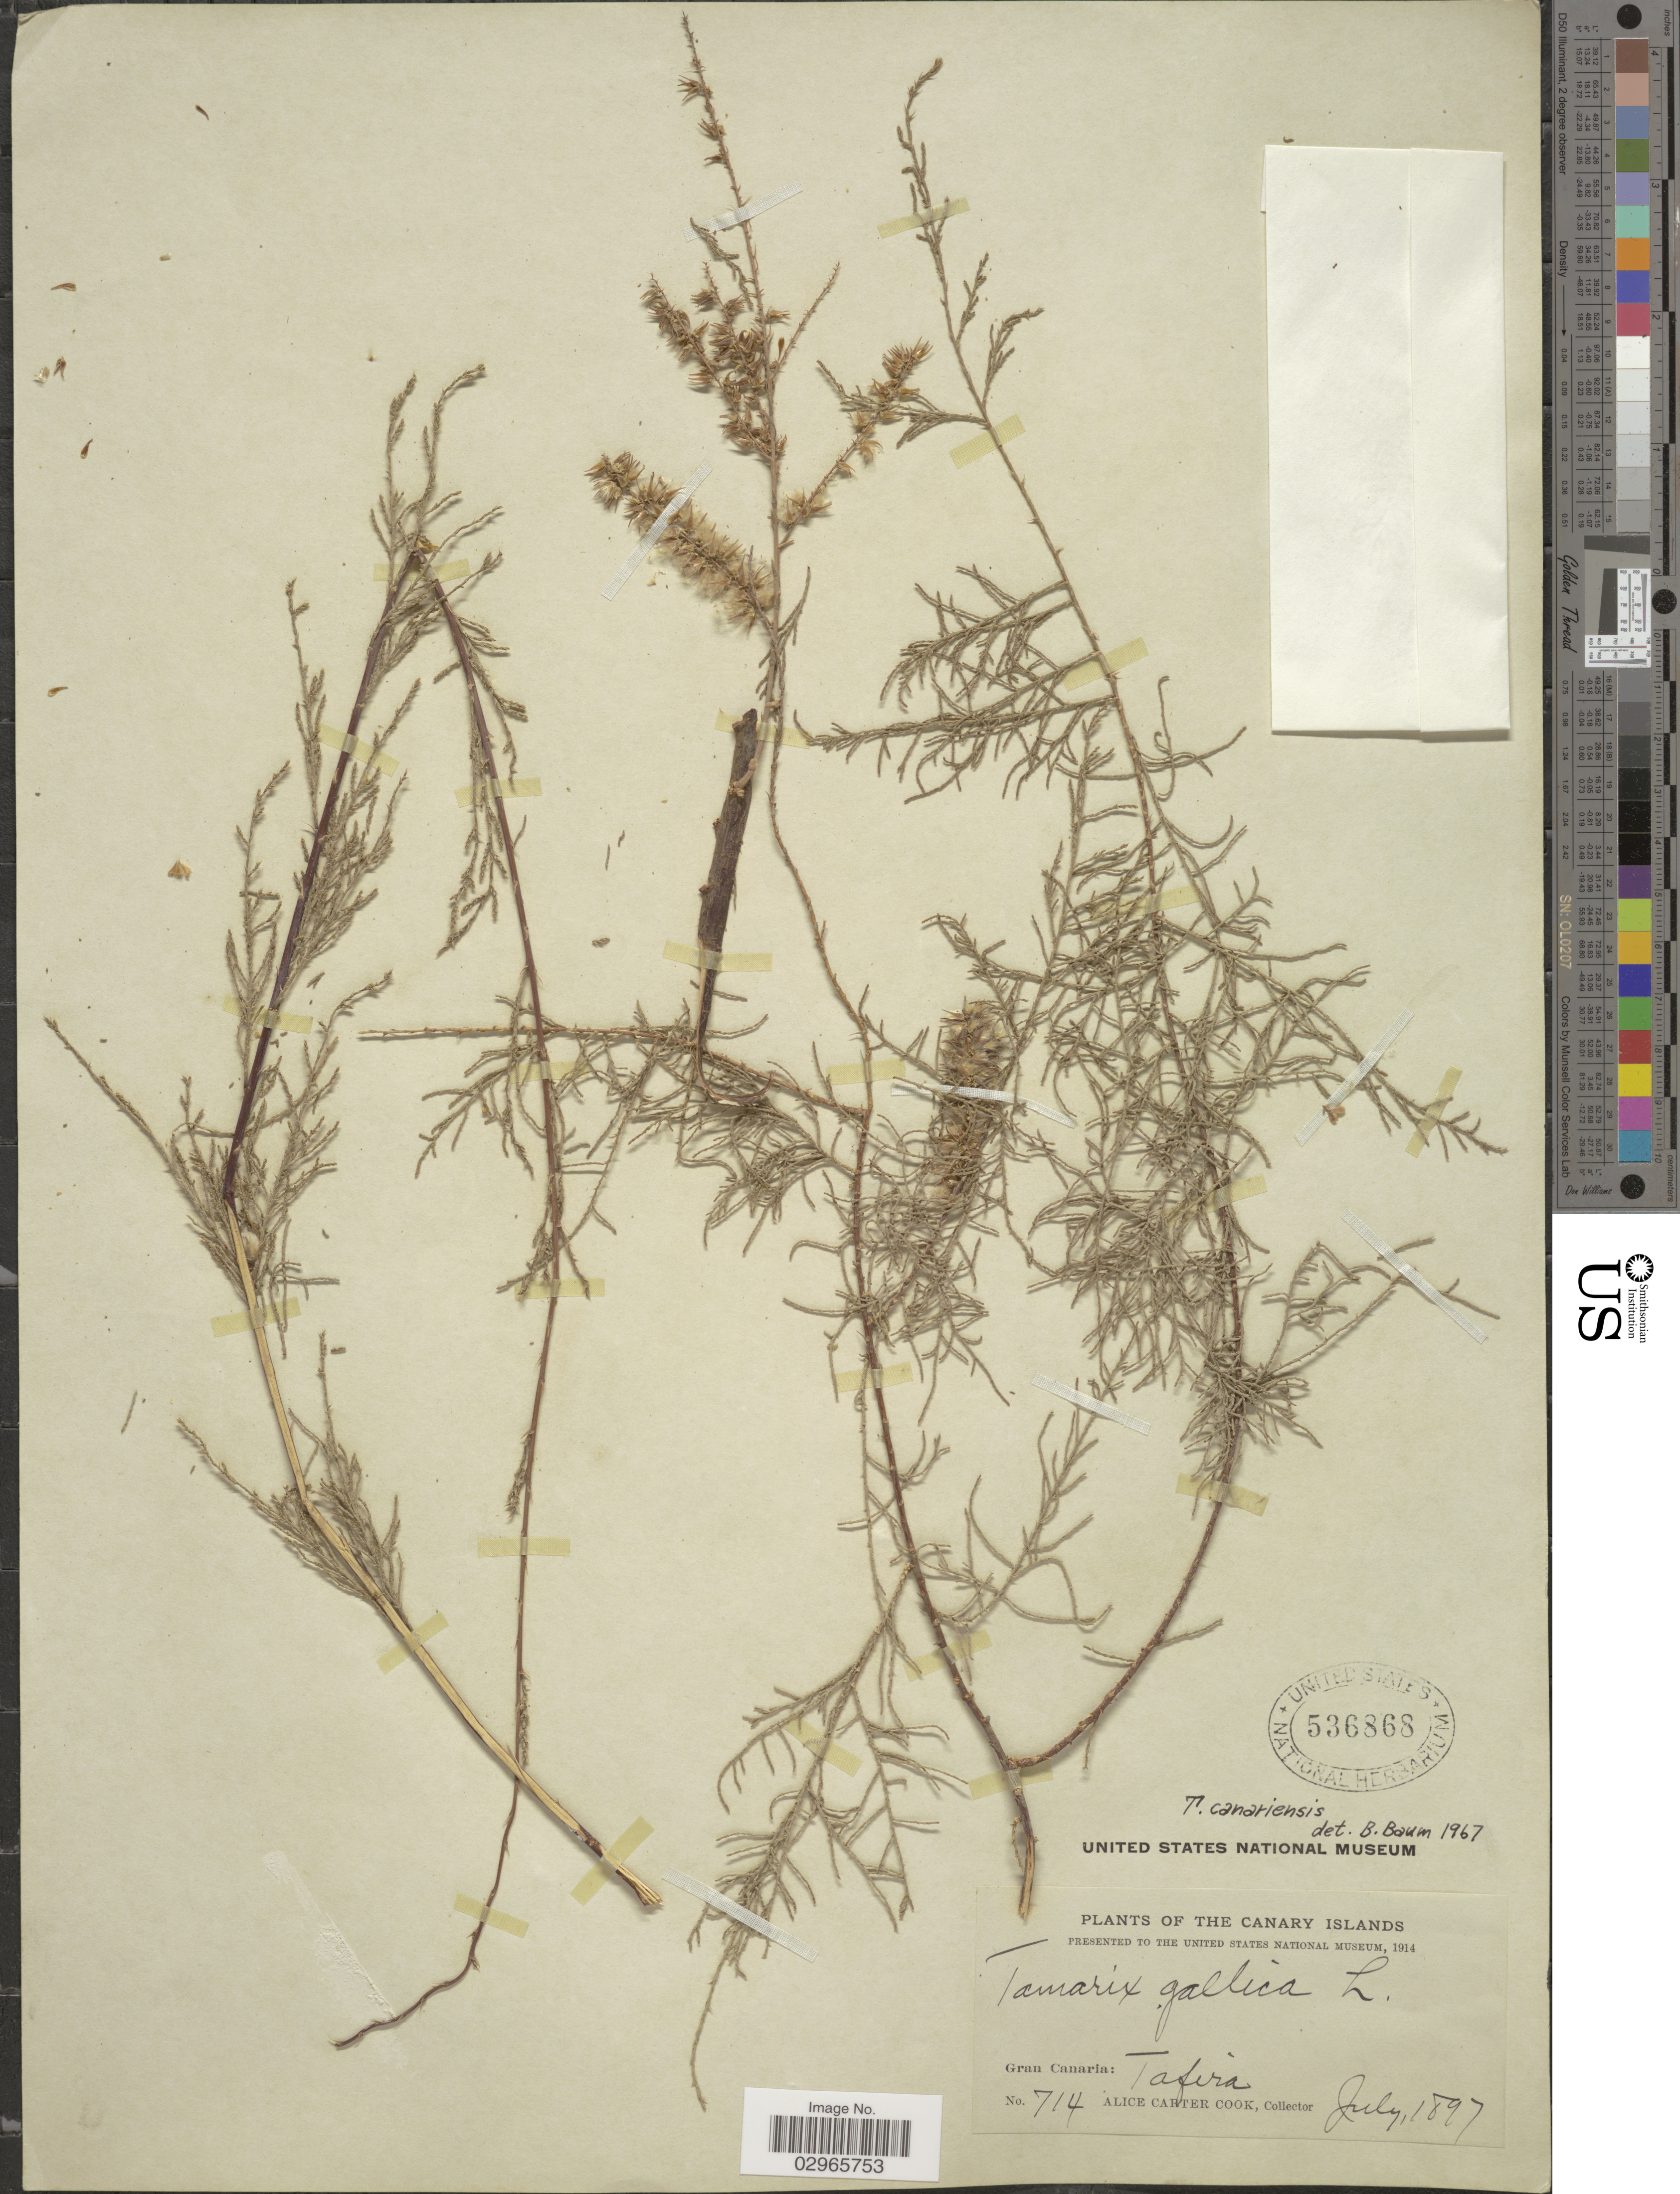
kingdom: Plantae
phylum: Tracheophyta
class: Magnoliopsida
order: Caryophyllales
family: Tamaricaceae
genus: Tamarix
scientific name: Tamarix canariensis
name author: Willd.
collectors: Alice C. Cook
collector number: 714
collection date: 1897-07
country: Spain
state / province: Canarias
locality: The Canary Islands. Gran Canaria: Tafira.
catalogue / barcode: US 536868